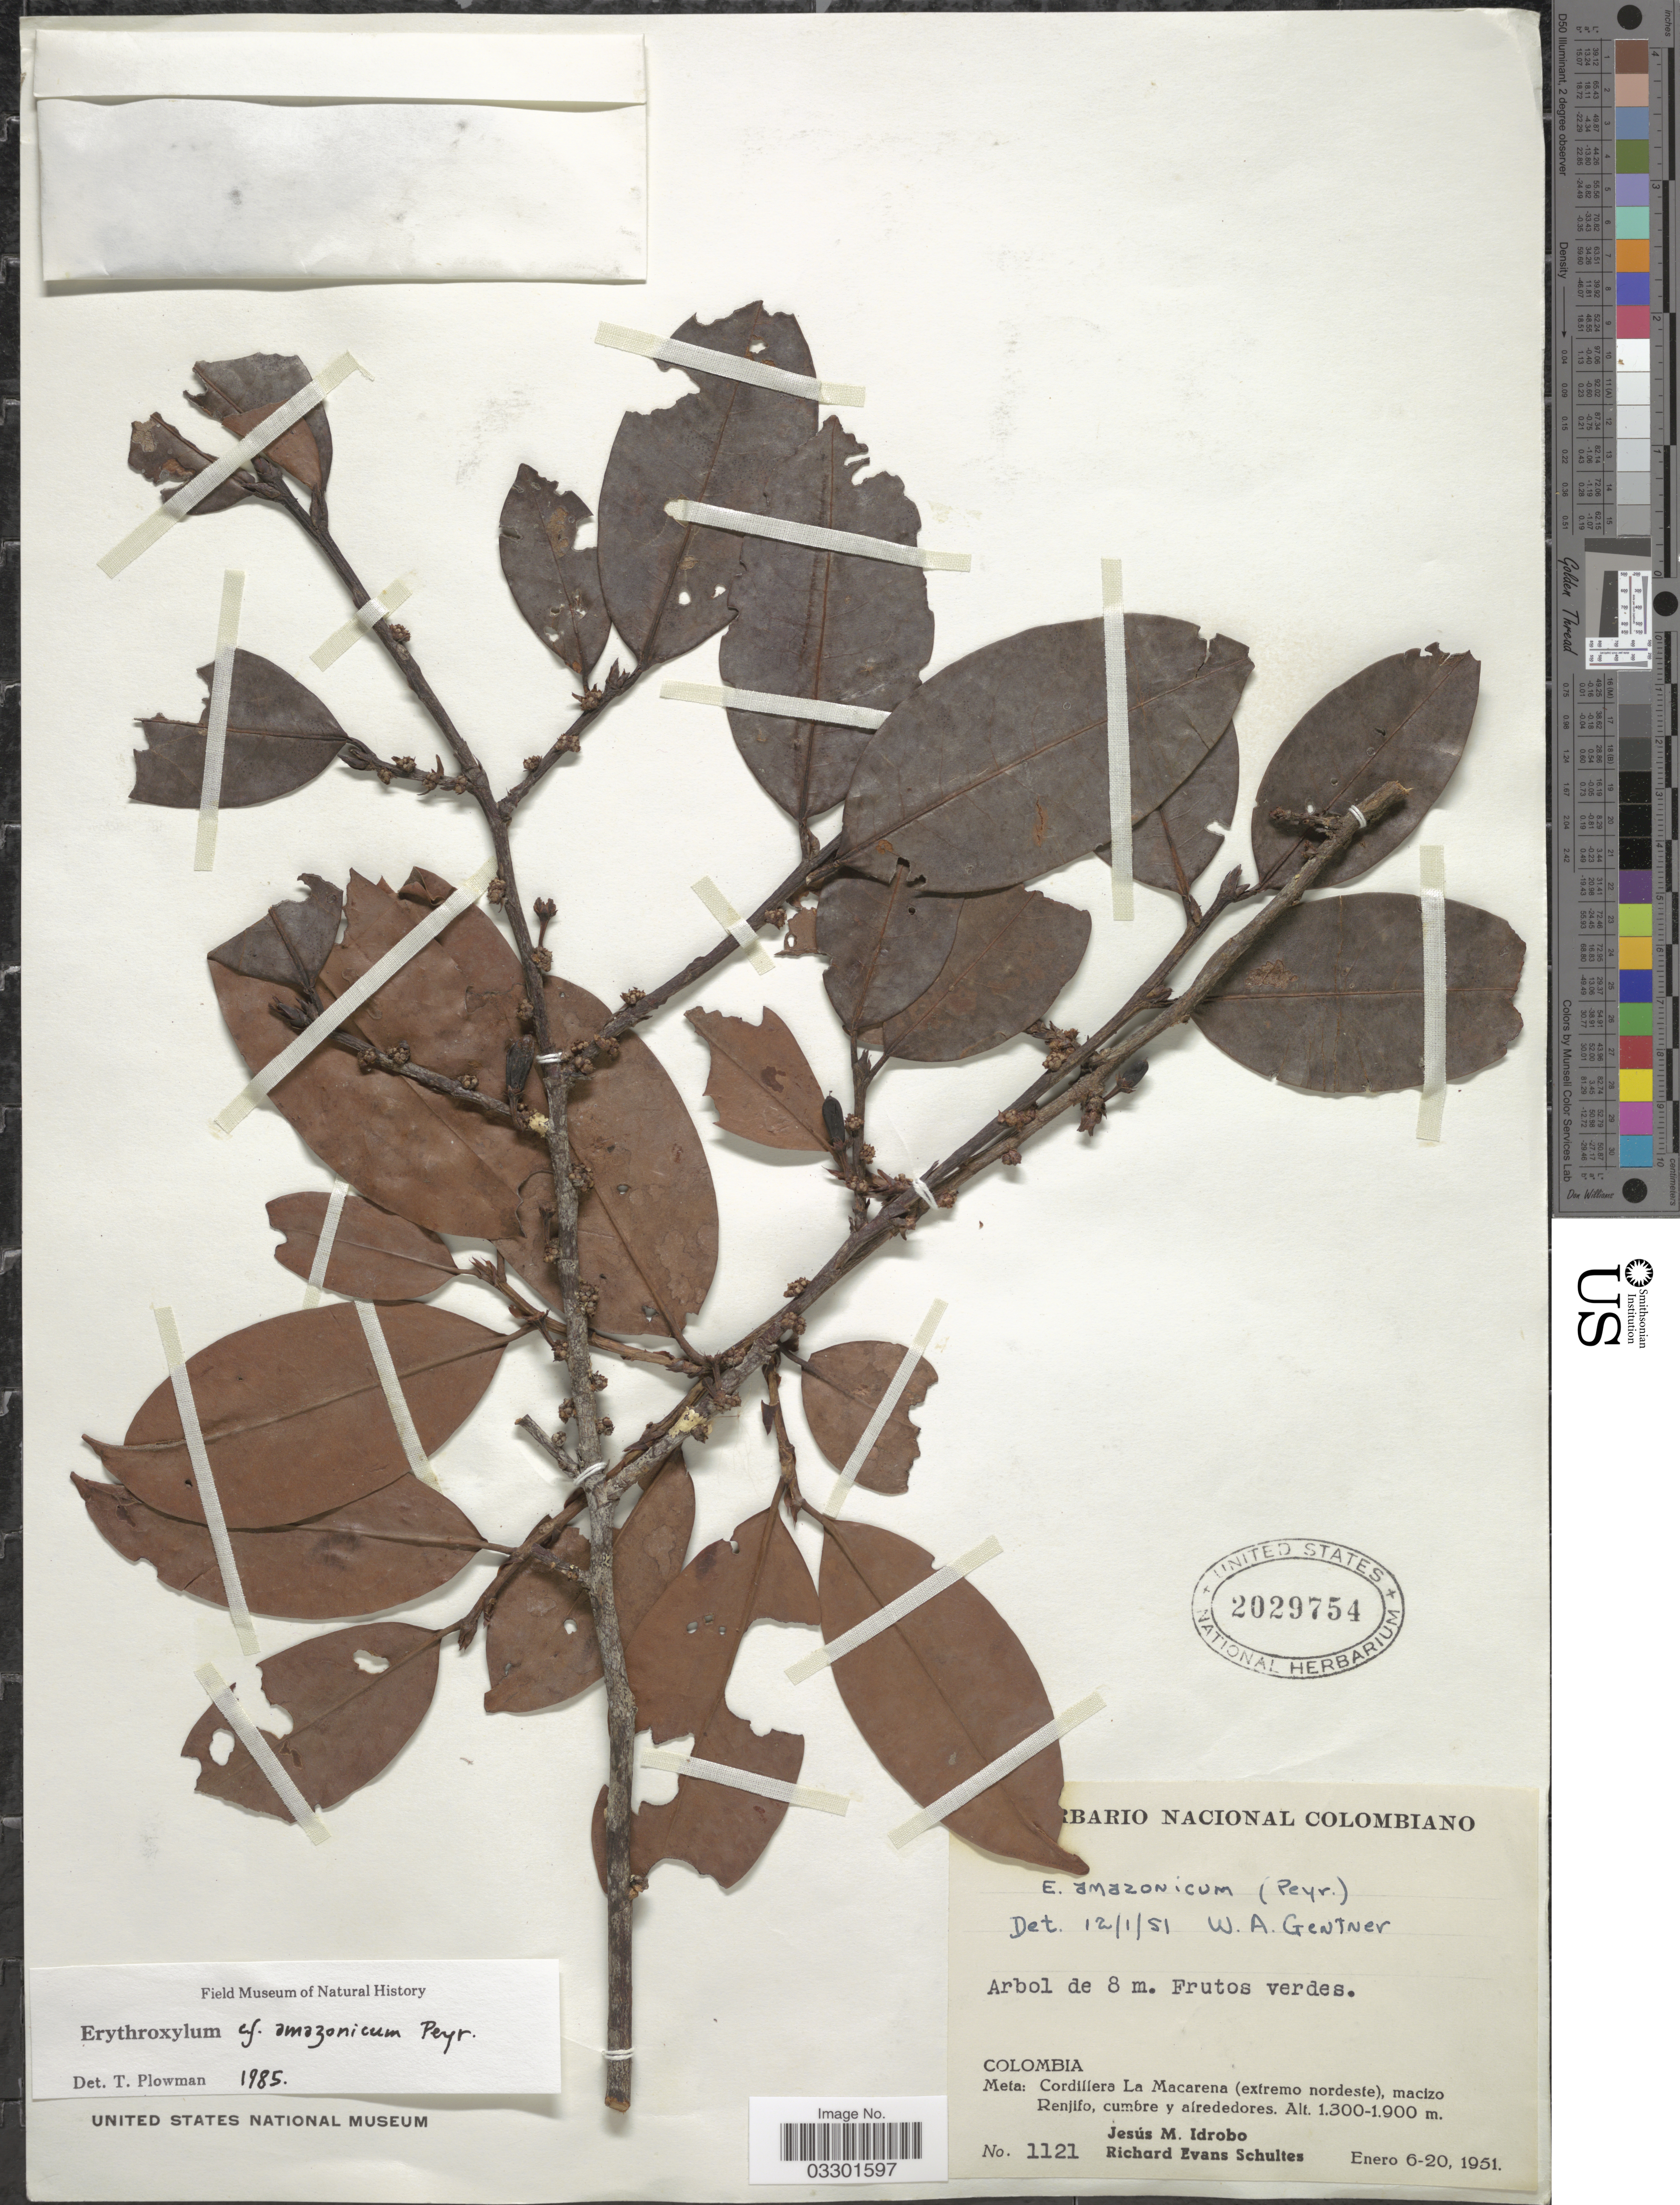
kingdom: Plantae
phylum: Tracheophyta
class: Magnoliopsida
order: Malpighiales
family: Erythroxylaceae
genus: Erythroxylum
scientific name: Erythroxylum amazonicum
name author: Peyr.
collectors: J. M. Idrobo & R. E. Schultes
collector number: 1121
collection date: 1951-01-06/1951-01-20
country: Colombia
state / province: Meta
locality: Cordillera La Macarena (extremo nordeste), macizo Renjifo, cumbre y alrededores.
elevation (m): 1300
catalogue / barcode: US 2029754